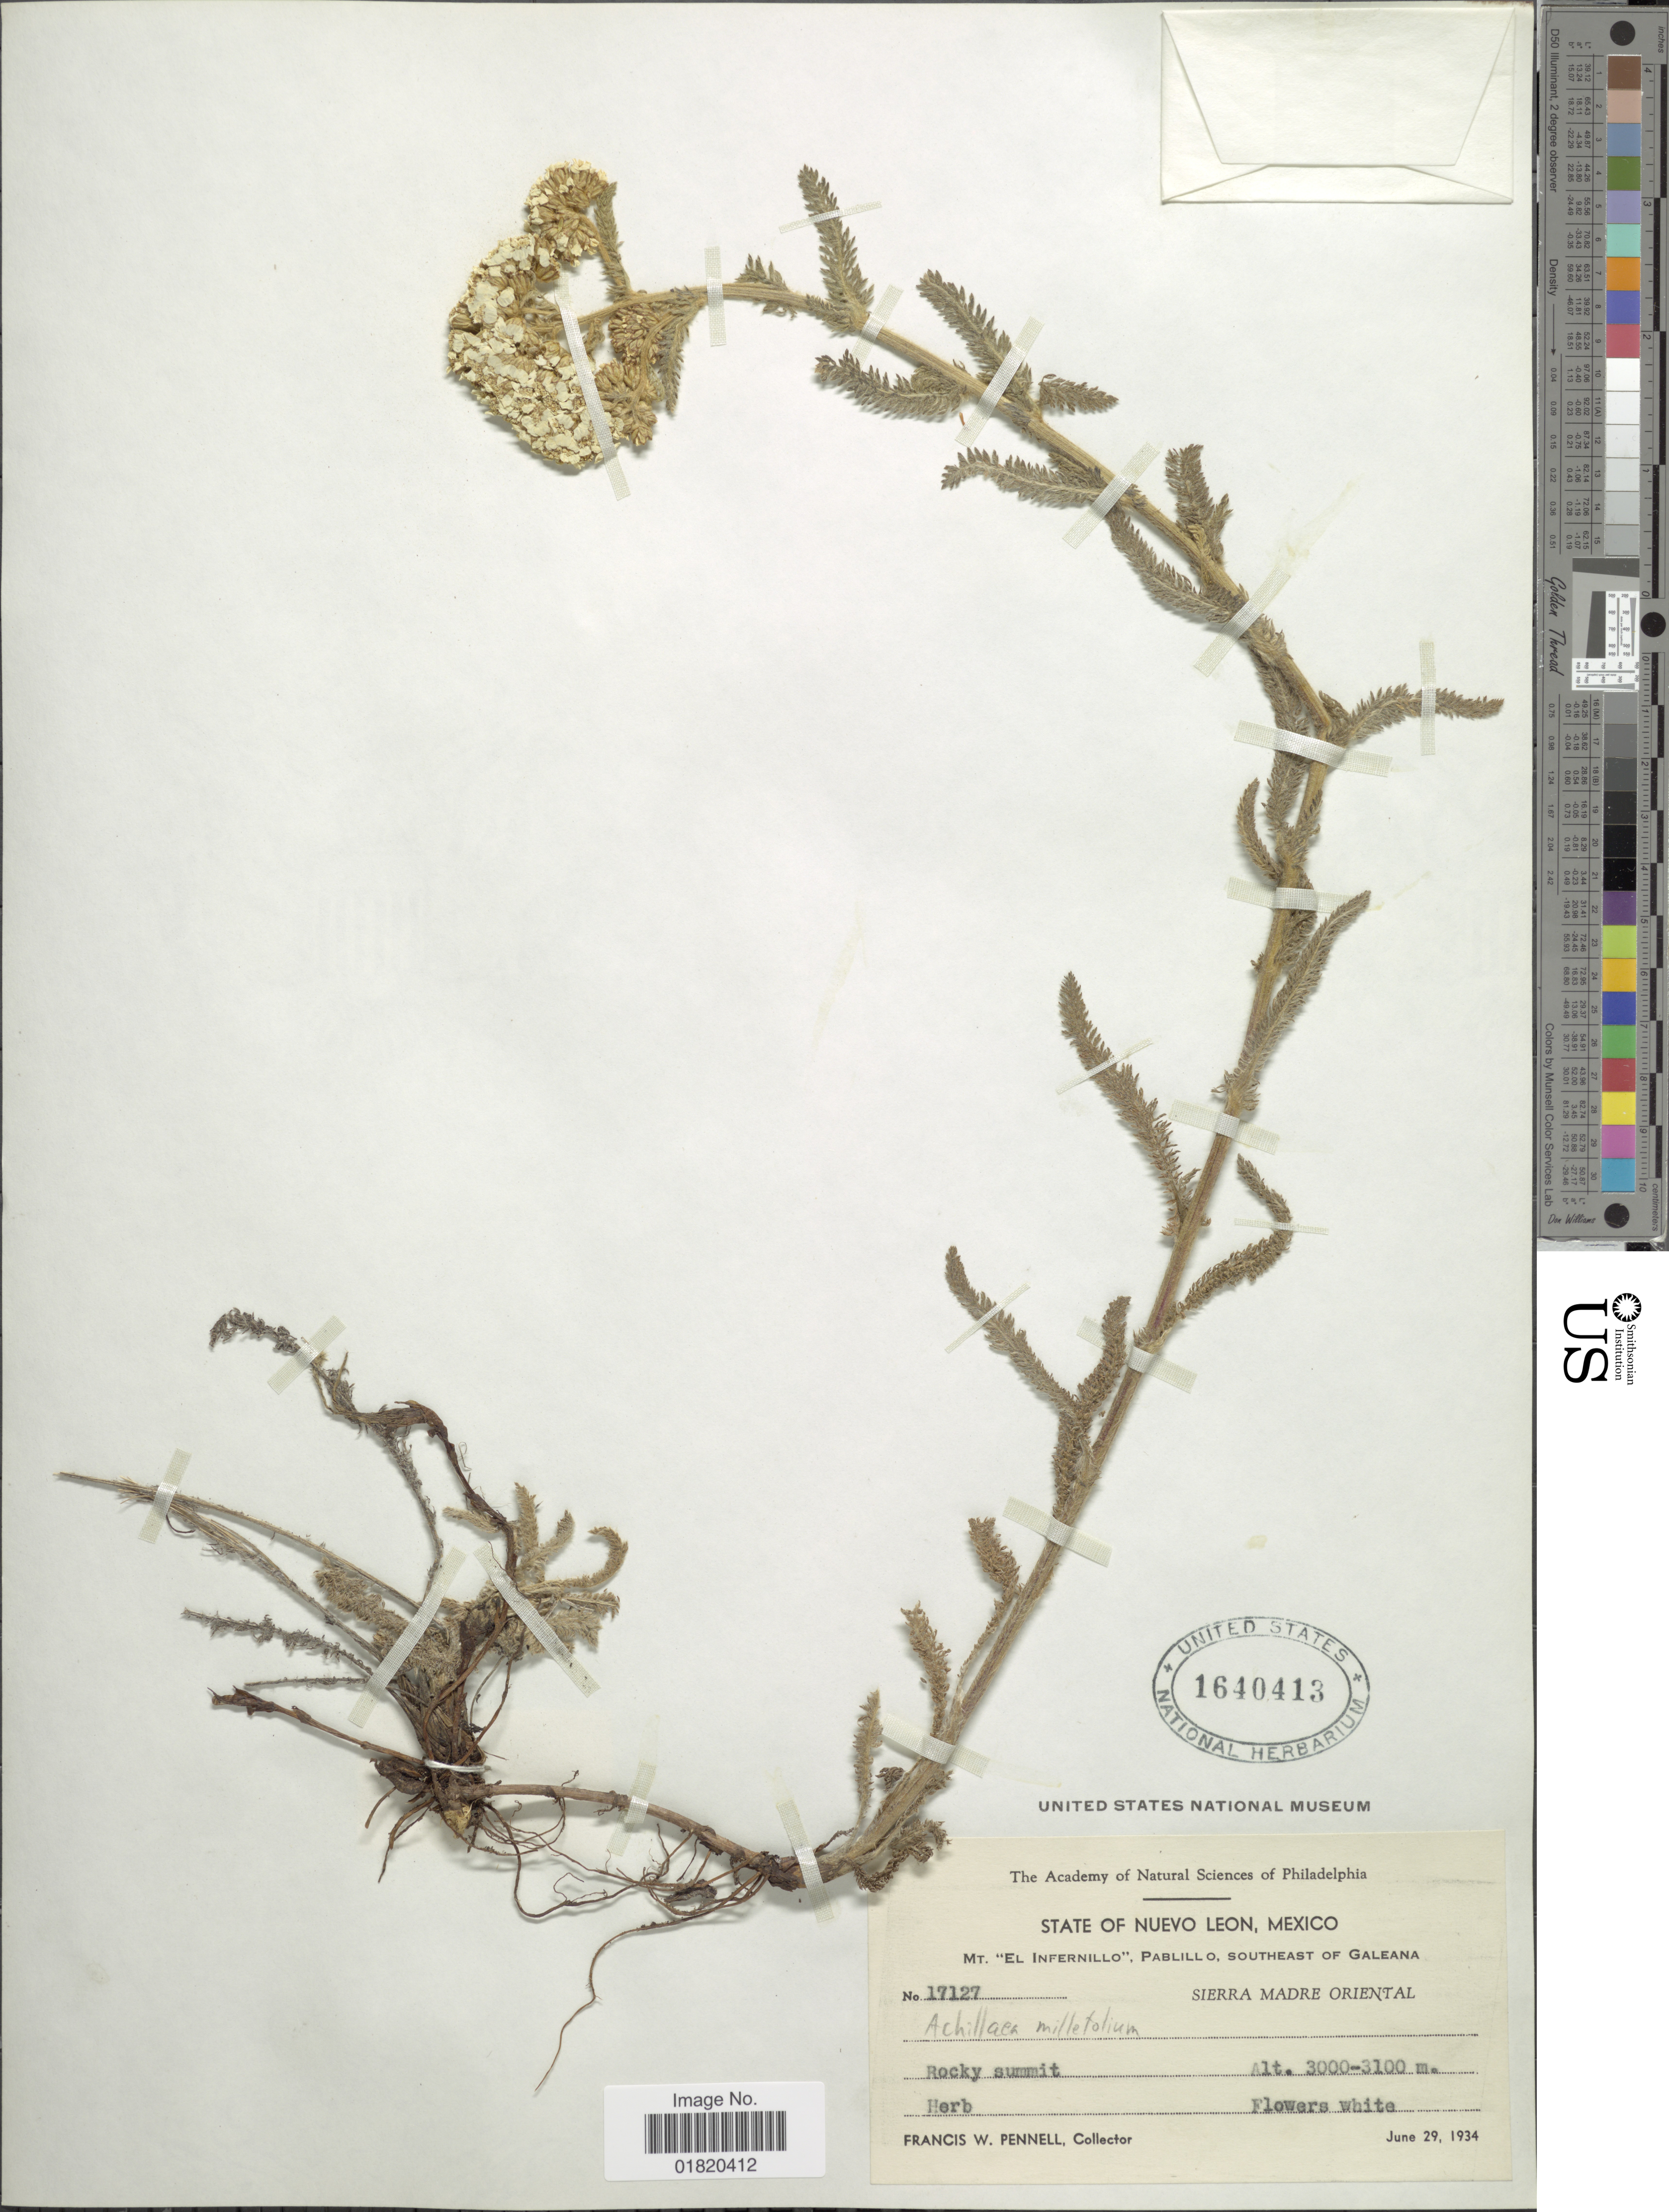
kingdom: Plantae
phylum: Tracheophyta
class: Magnoliopsida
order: Asterales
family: Asteraceae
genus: Achillea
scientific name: Achillea millefolium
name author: L.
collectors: F. W. Pennell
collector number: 17127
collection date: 1934-06-29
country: Mexico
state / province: Nuevo León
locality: Mt. "El Infernillo", Pablillo, southeast of Galeana. Sierra Madre Oriental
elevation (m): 3000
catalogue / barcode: US 1640413